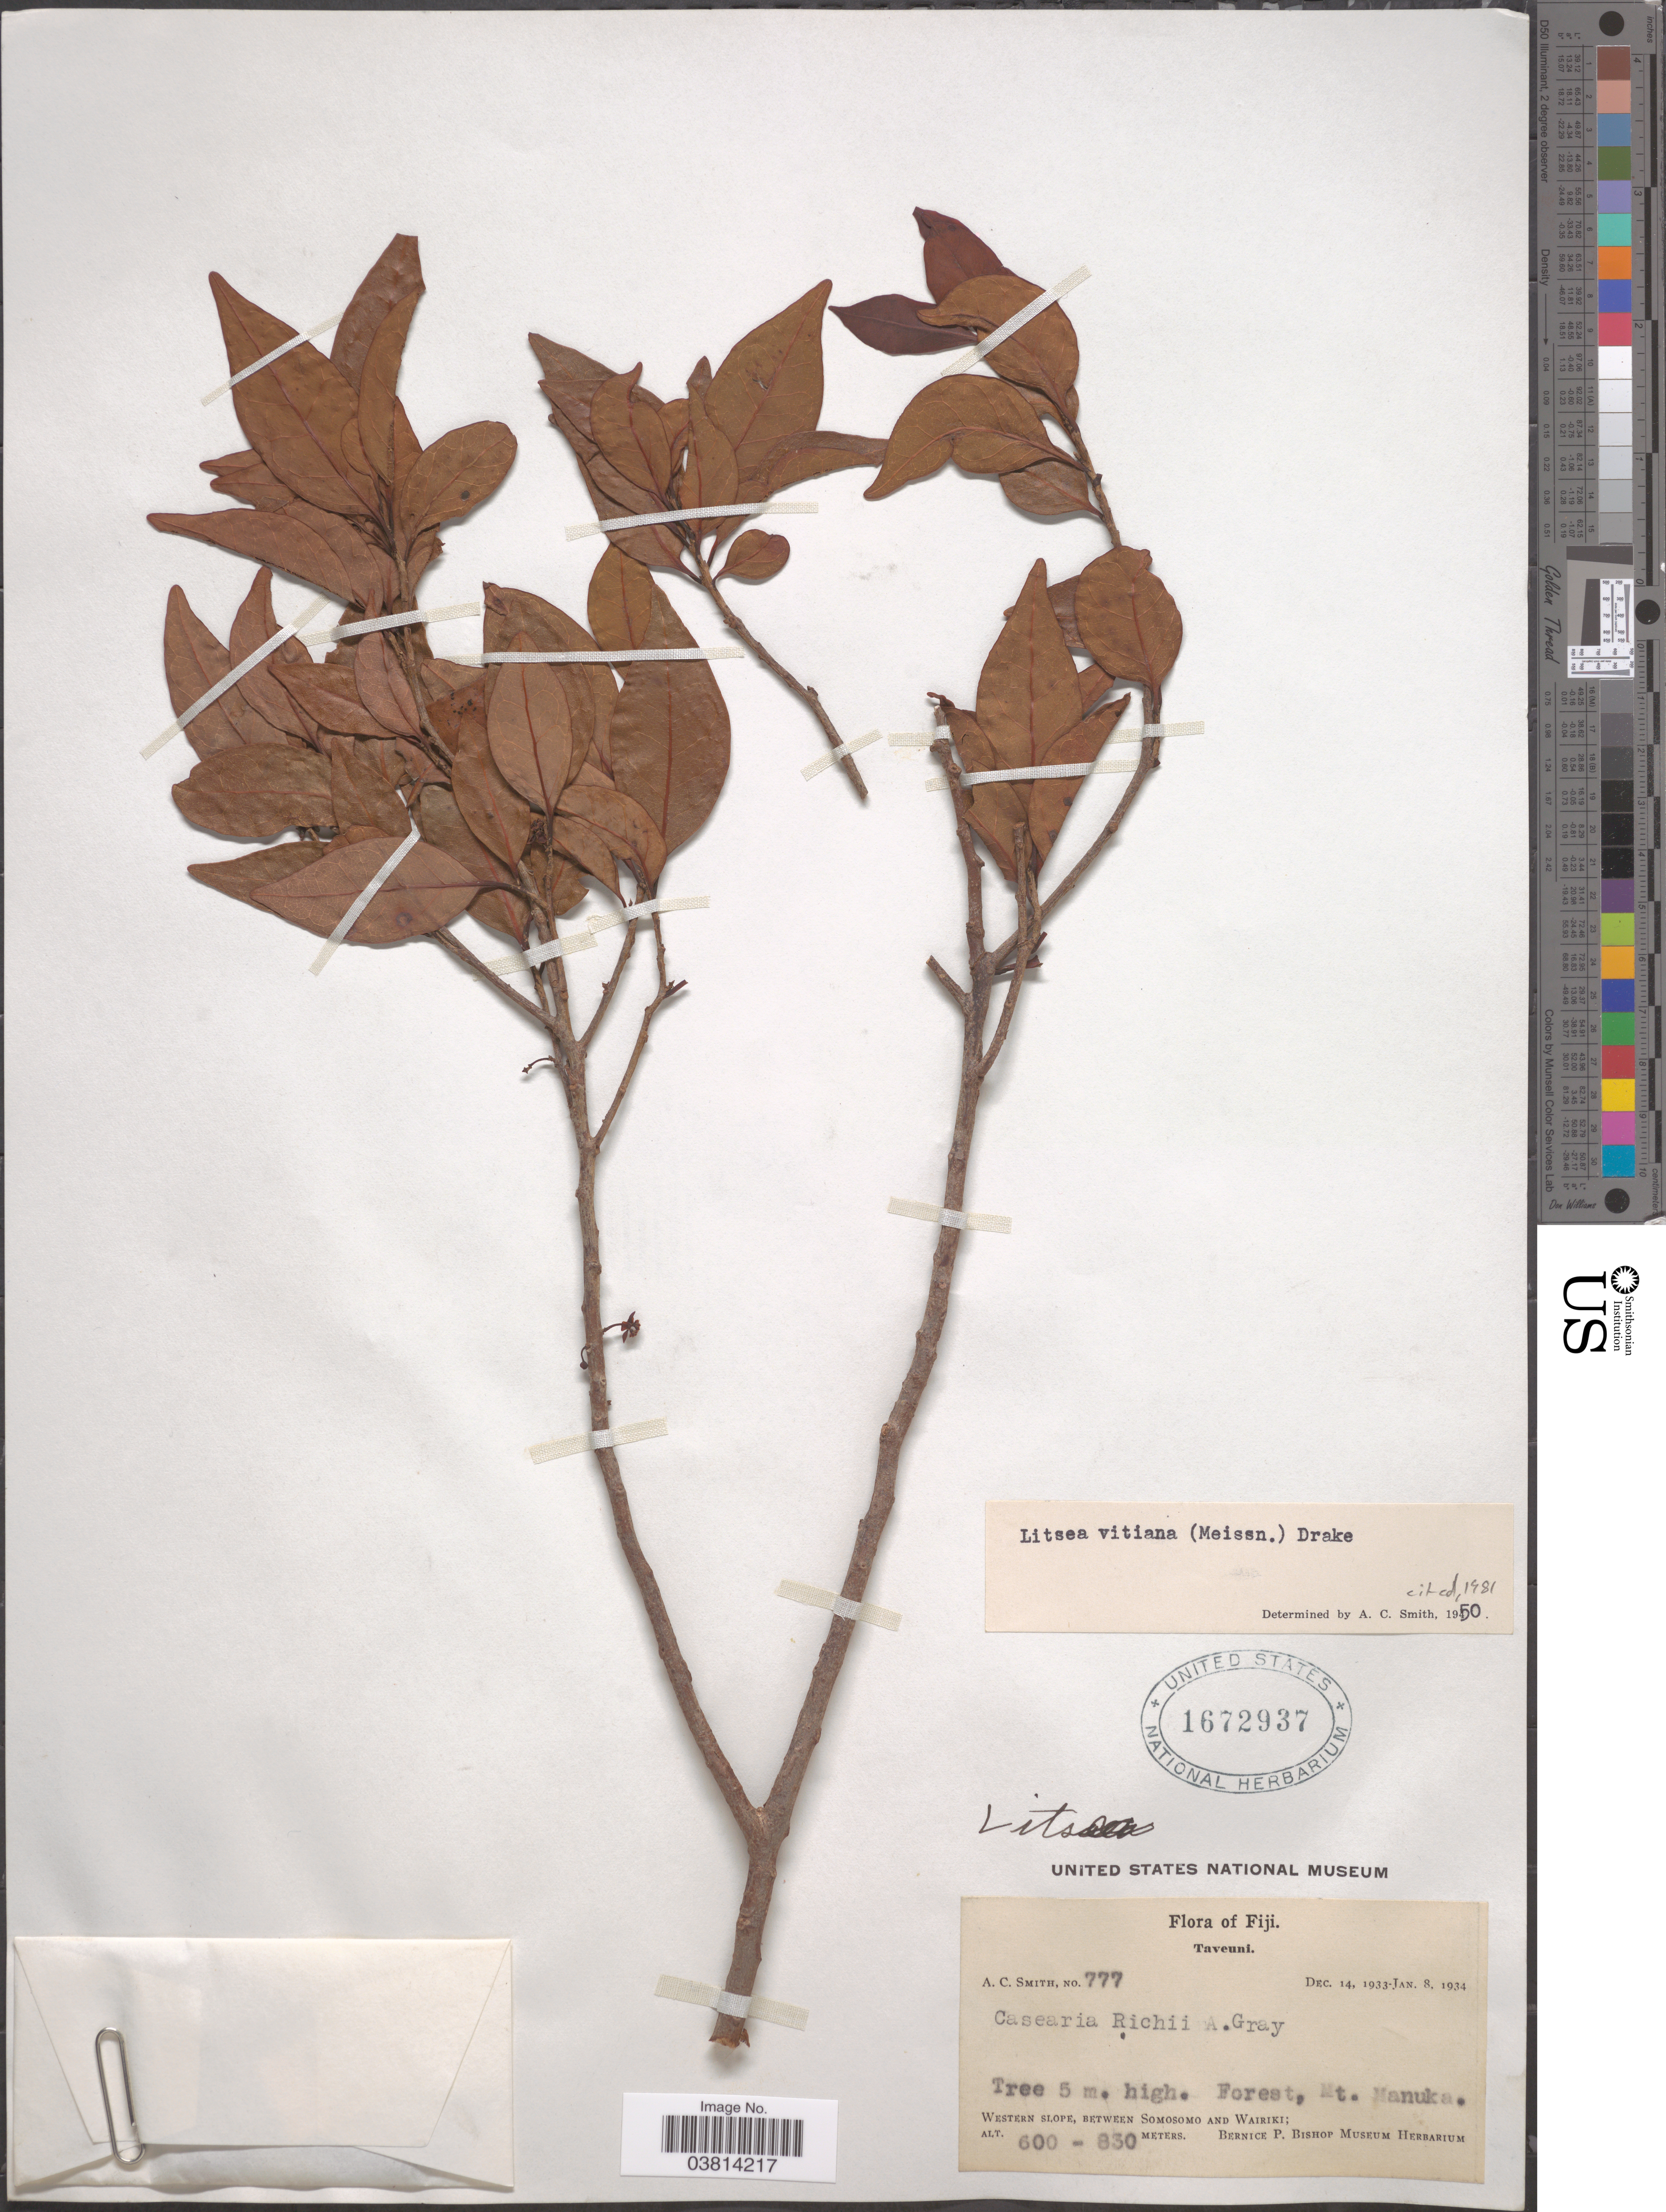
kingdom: Plantae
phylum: Tracheophyta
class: Magnoliopsida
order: Laurales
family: Lauraceae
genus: Litsea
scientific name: Litsea vitiana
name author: (Meisn.) Drake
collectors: A. C. Smith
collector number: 777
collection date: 1933-12-14/1934-01-08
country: Fiji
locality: Taveuni. Mt. Manuka. Western slope, between Somosomo and Wairiki.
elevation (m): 600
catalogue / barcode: US 1672937